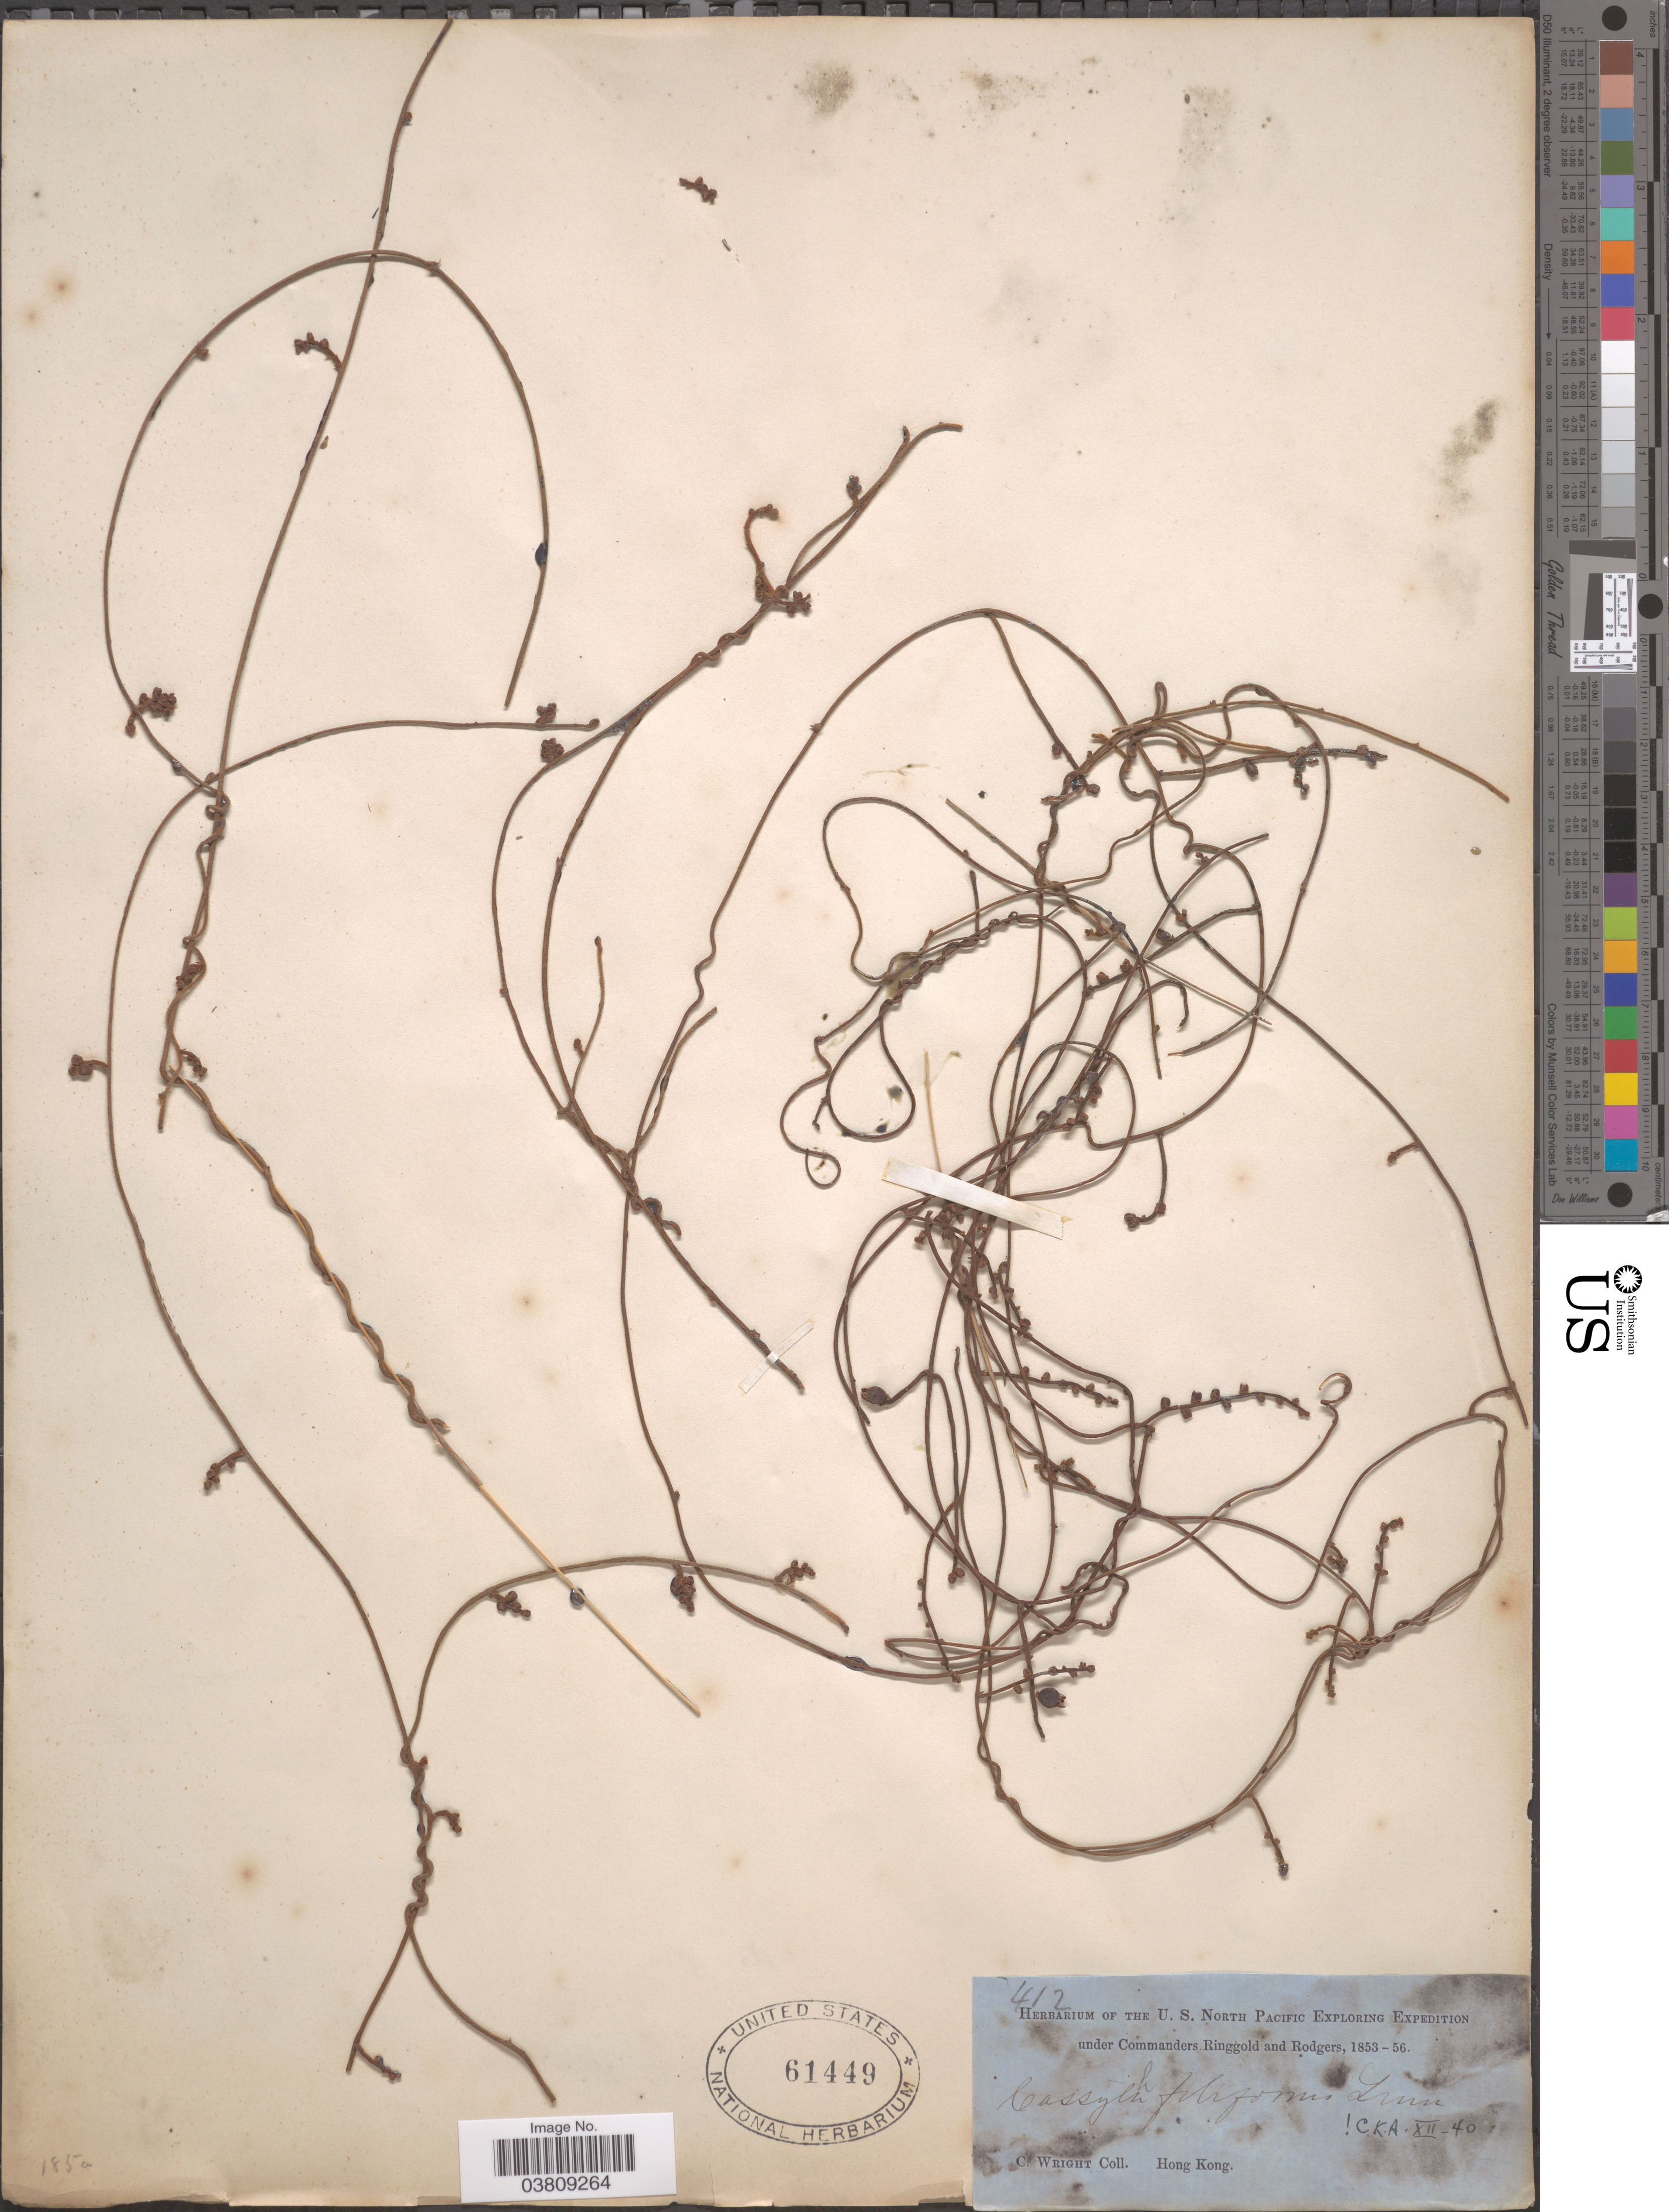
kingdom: Plantae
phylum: Tracheophyta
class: Magnoliopsida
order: Laurales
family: Lauraceae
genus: Cassytha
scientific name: Cassytha filiformis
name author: L.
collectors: C. Wright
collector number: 412?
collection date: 1853/1856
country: China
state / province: Hong Kong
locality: U. S. North Pacific [unsure placement]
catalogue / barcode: US 61449